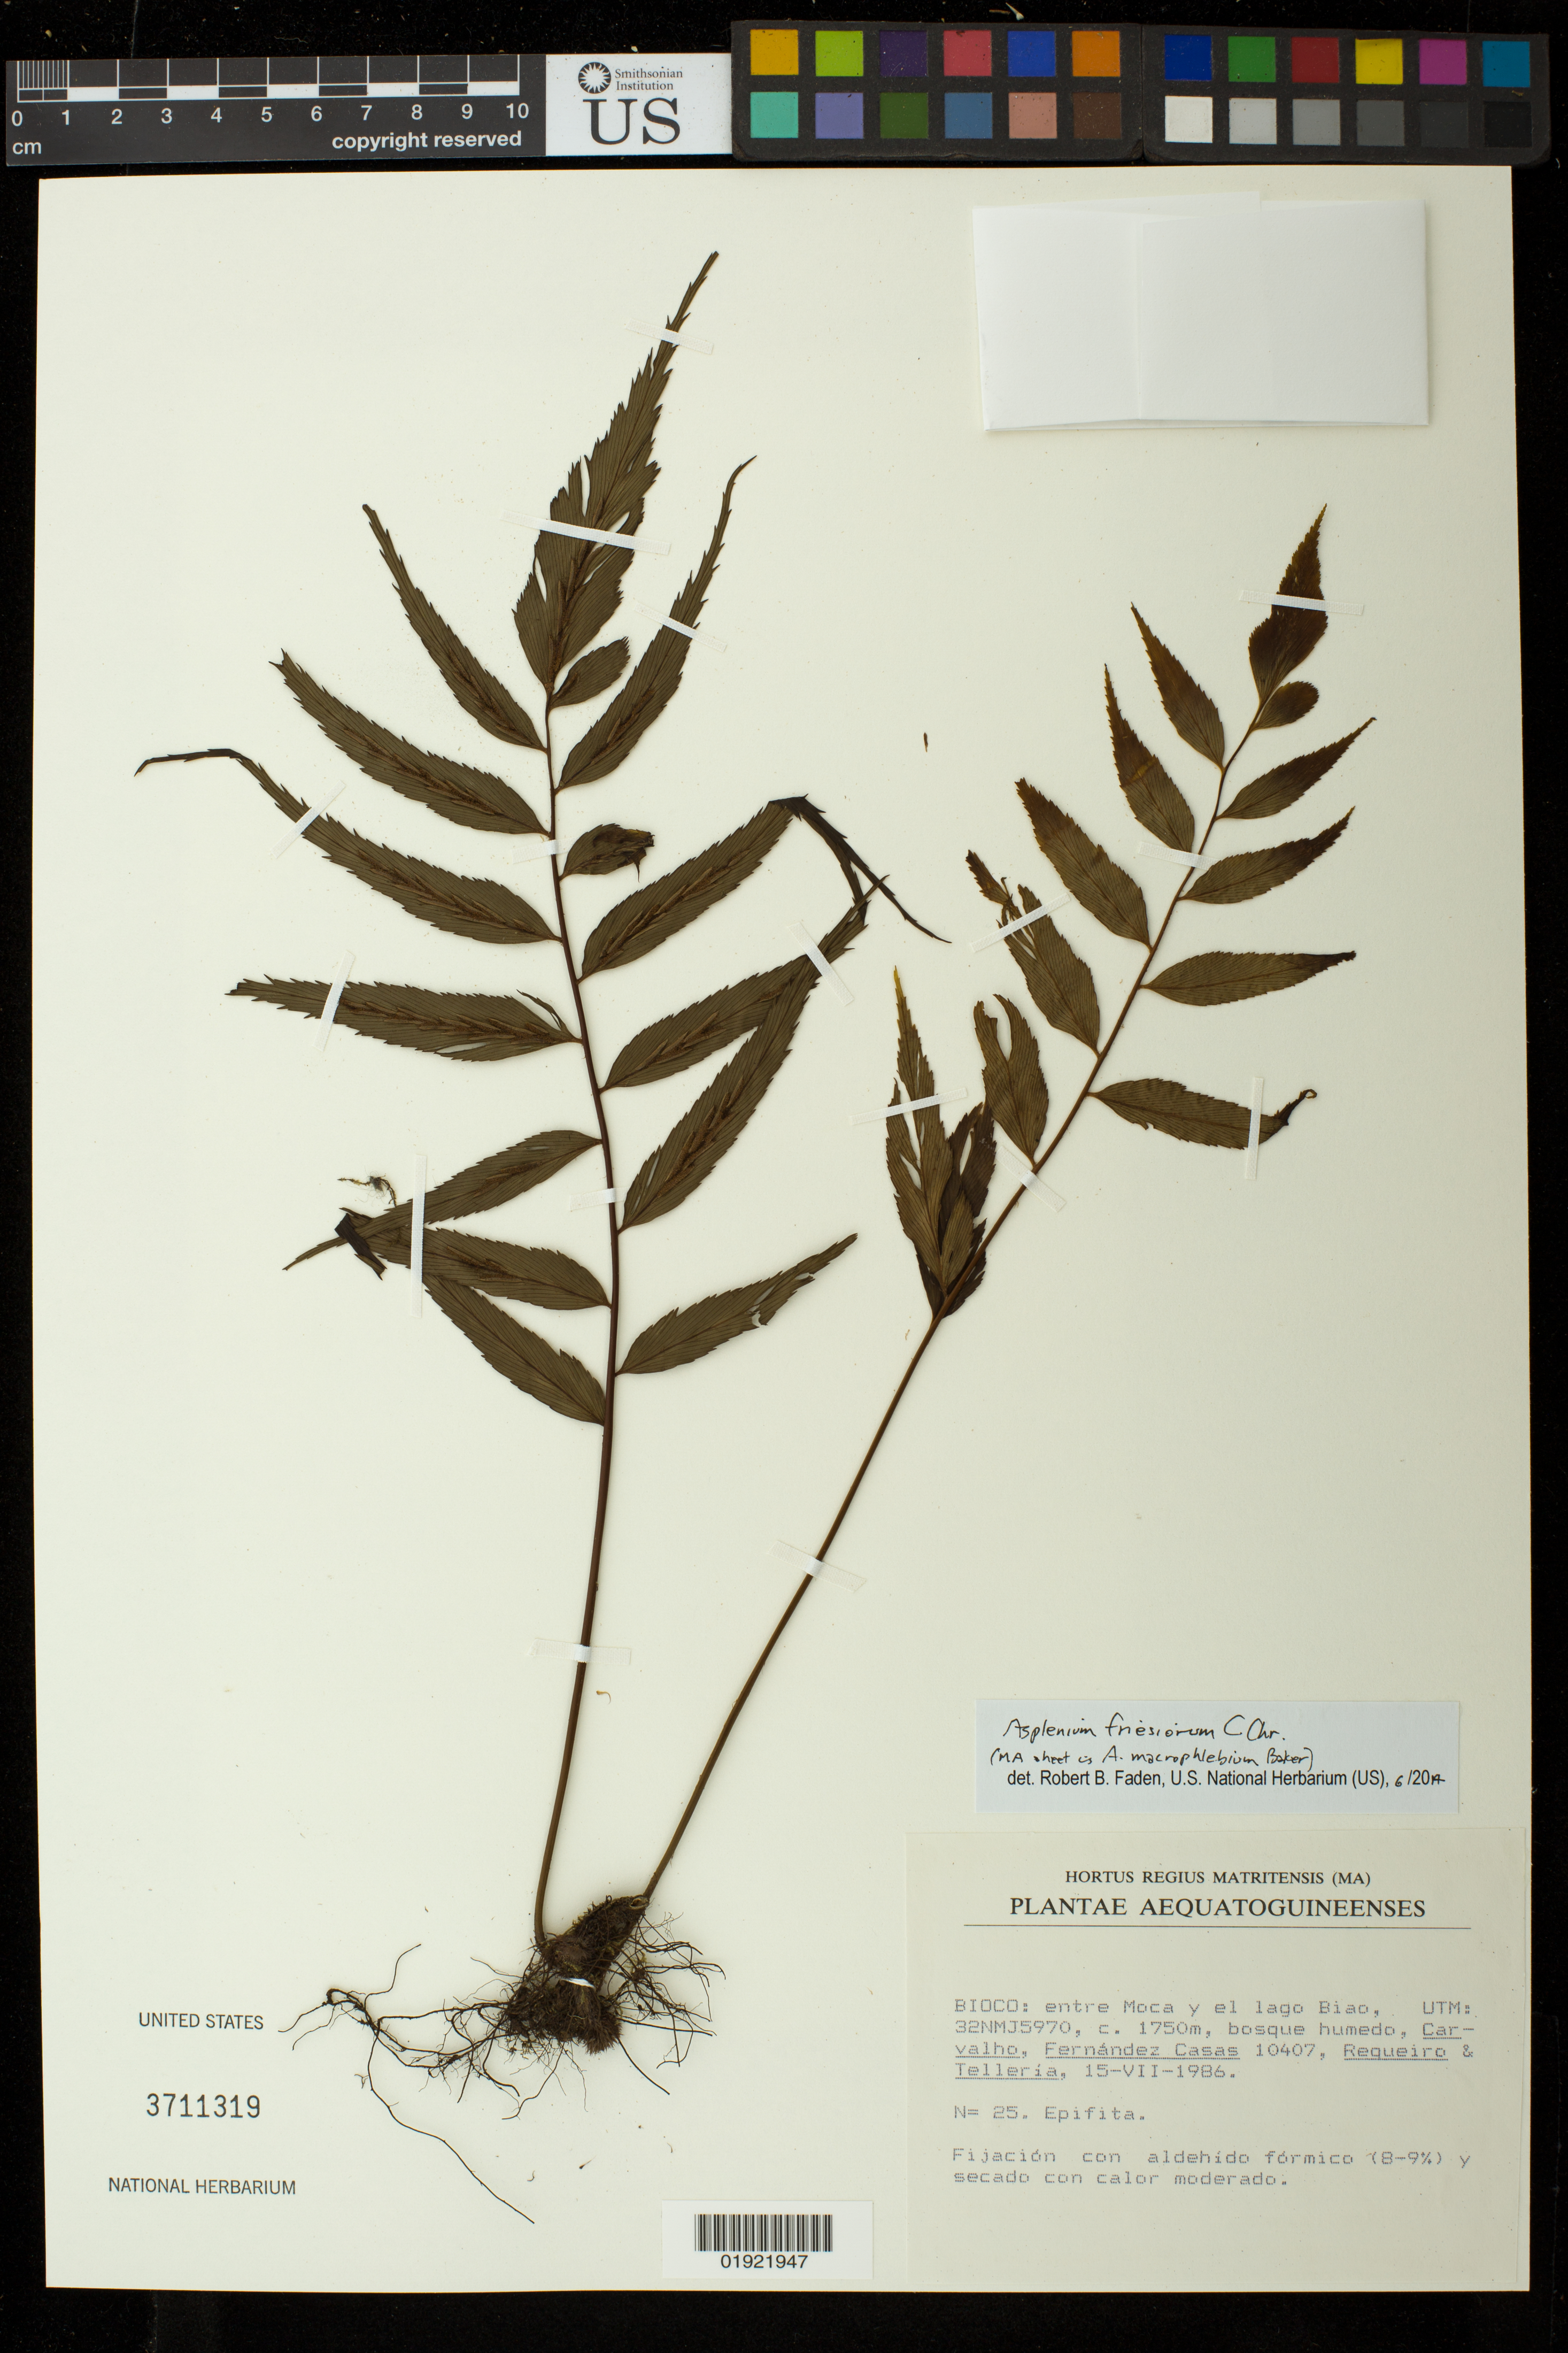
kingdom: Plantae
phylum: Tracheophyta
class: Polypodiopsida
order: Polypodiales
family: Aspleniaceae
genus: Asplenium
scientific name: Asplenium friesiorum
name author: C. Chr.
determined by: Faden, Robert B., (US), Smithsonian Institution - National Museum of Natural History (UNITED STATES)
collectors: Carvalho, --, F. Casas, Requeiro, -- & -. Telleria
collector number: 10407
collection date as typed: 15-VII-1986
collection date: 1986-07-15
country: Equatorial Guinea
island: Bioko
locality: entre Moca y el lago Biao, UTM: 32NMJ5970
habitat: bosque humedo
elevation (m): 1750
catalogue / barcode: US 3711319